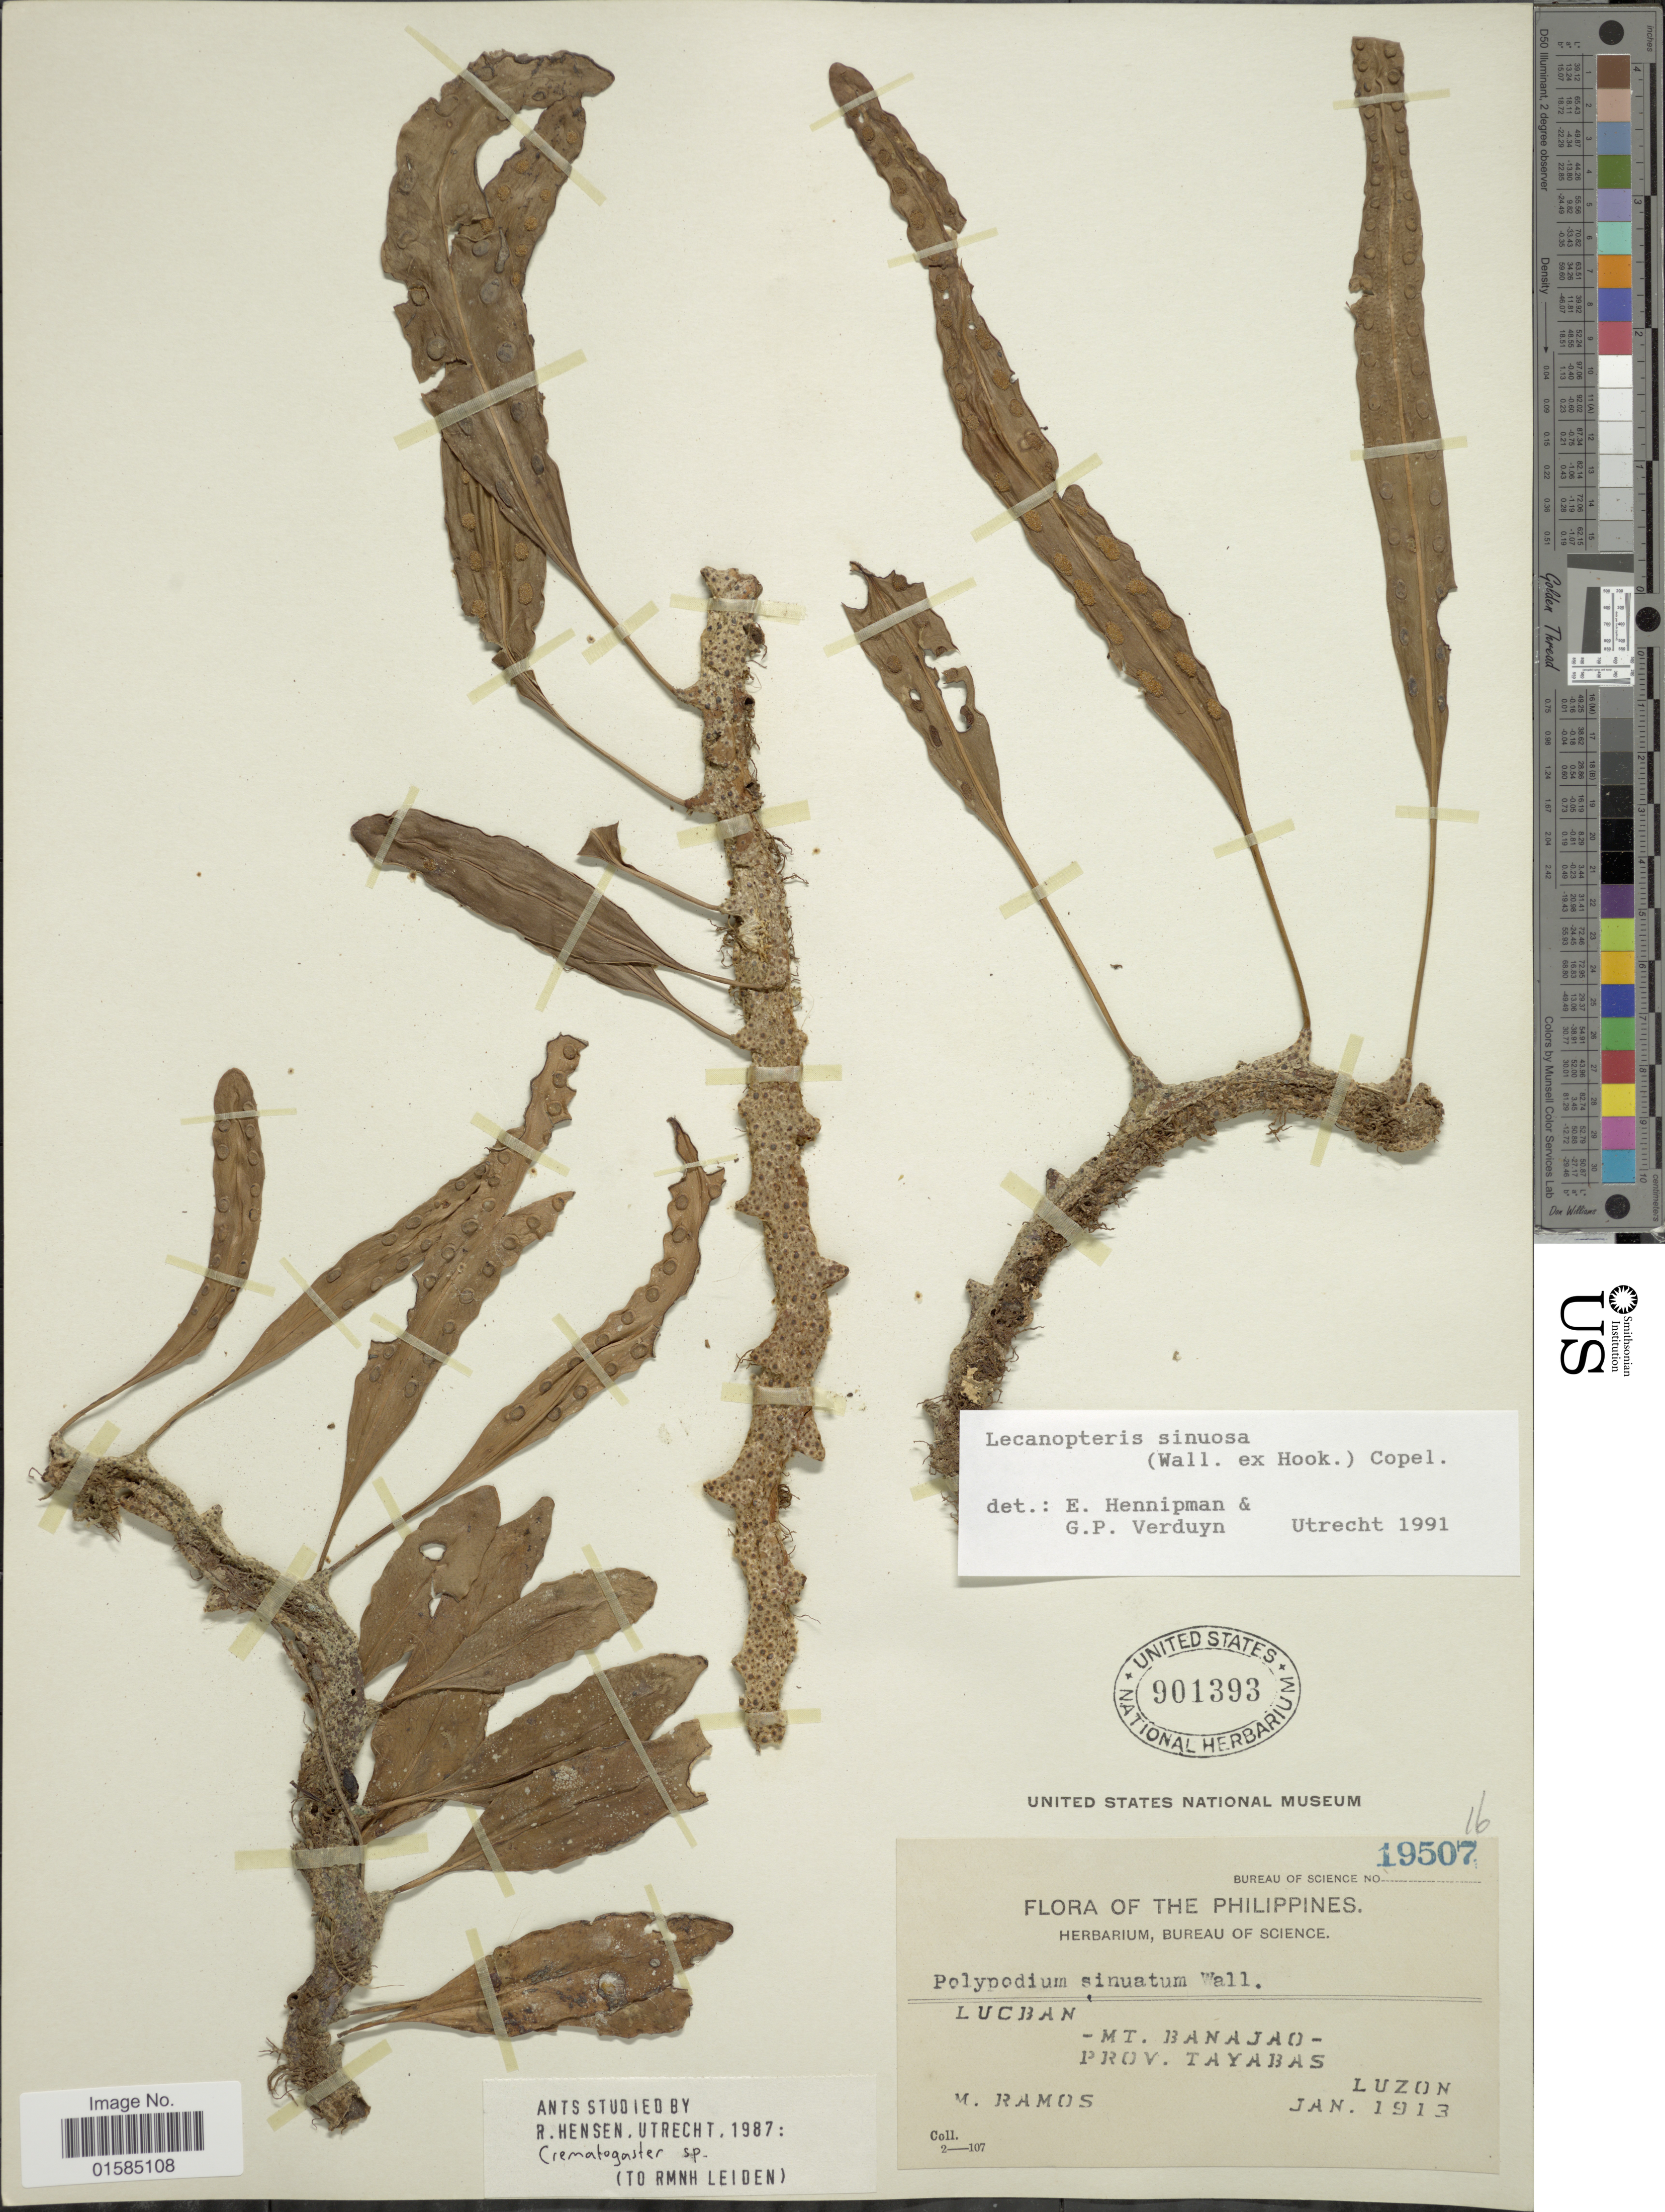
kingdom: Plantae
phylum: Tracheophyta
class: Polypodiopsida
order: Polypodiales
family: Polypodiaceae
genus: Lecanopteris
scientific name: Lecanopteris sinuosa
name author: (Wall. ex Hook.) Copel.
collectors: M. Ramos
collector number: Bureau of Science 19507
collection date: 1913-01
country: Philippines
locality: The Philippines, Lucban - Mt. Banajao - Prov. Tayabas, Luzon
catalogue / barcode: US 901393